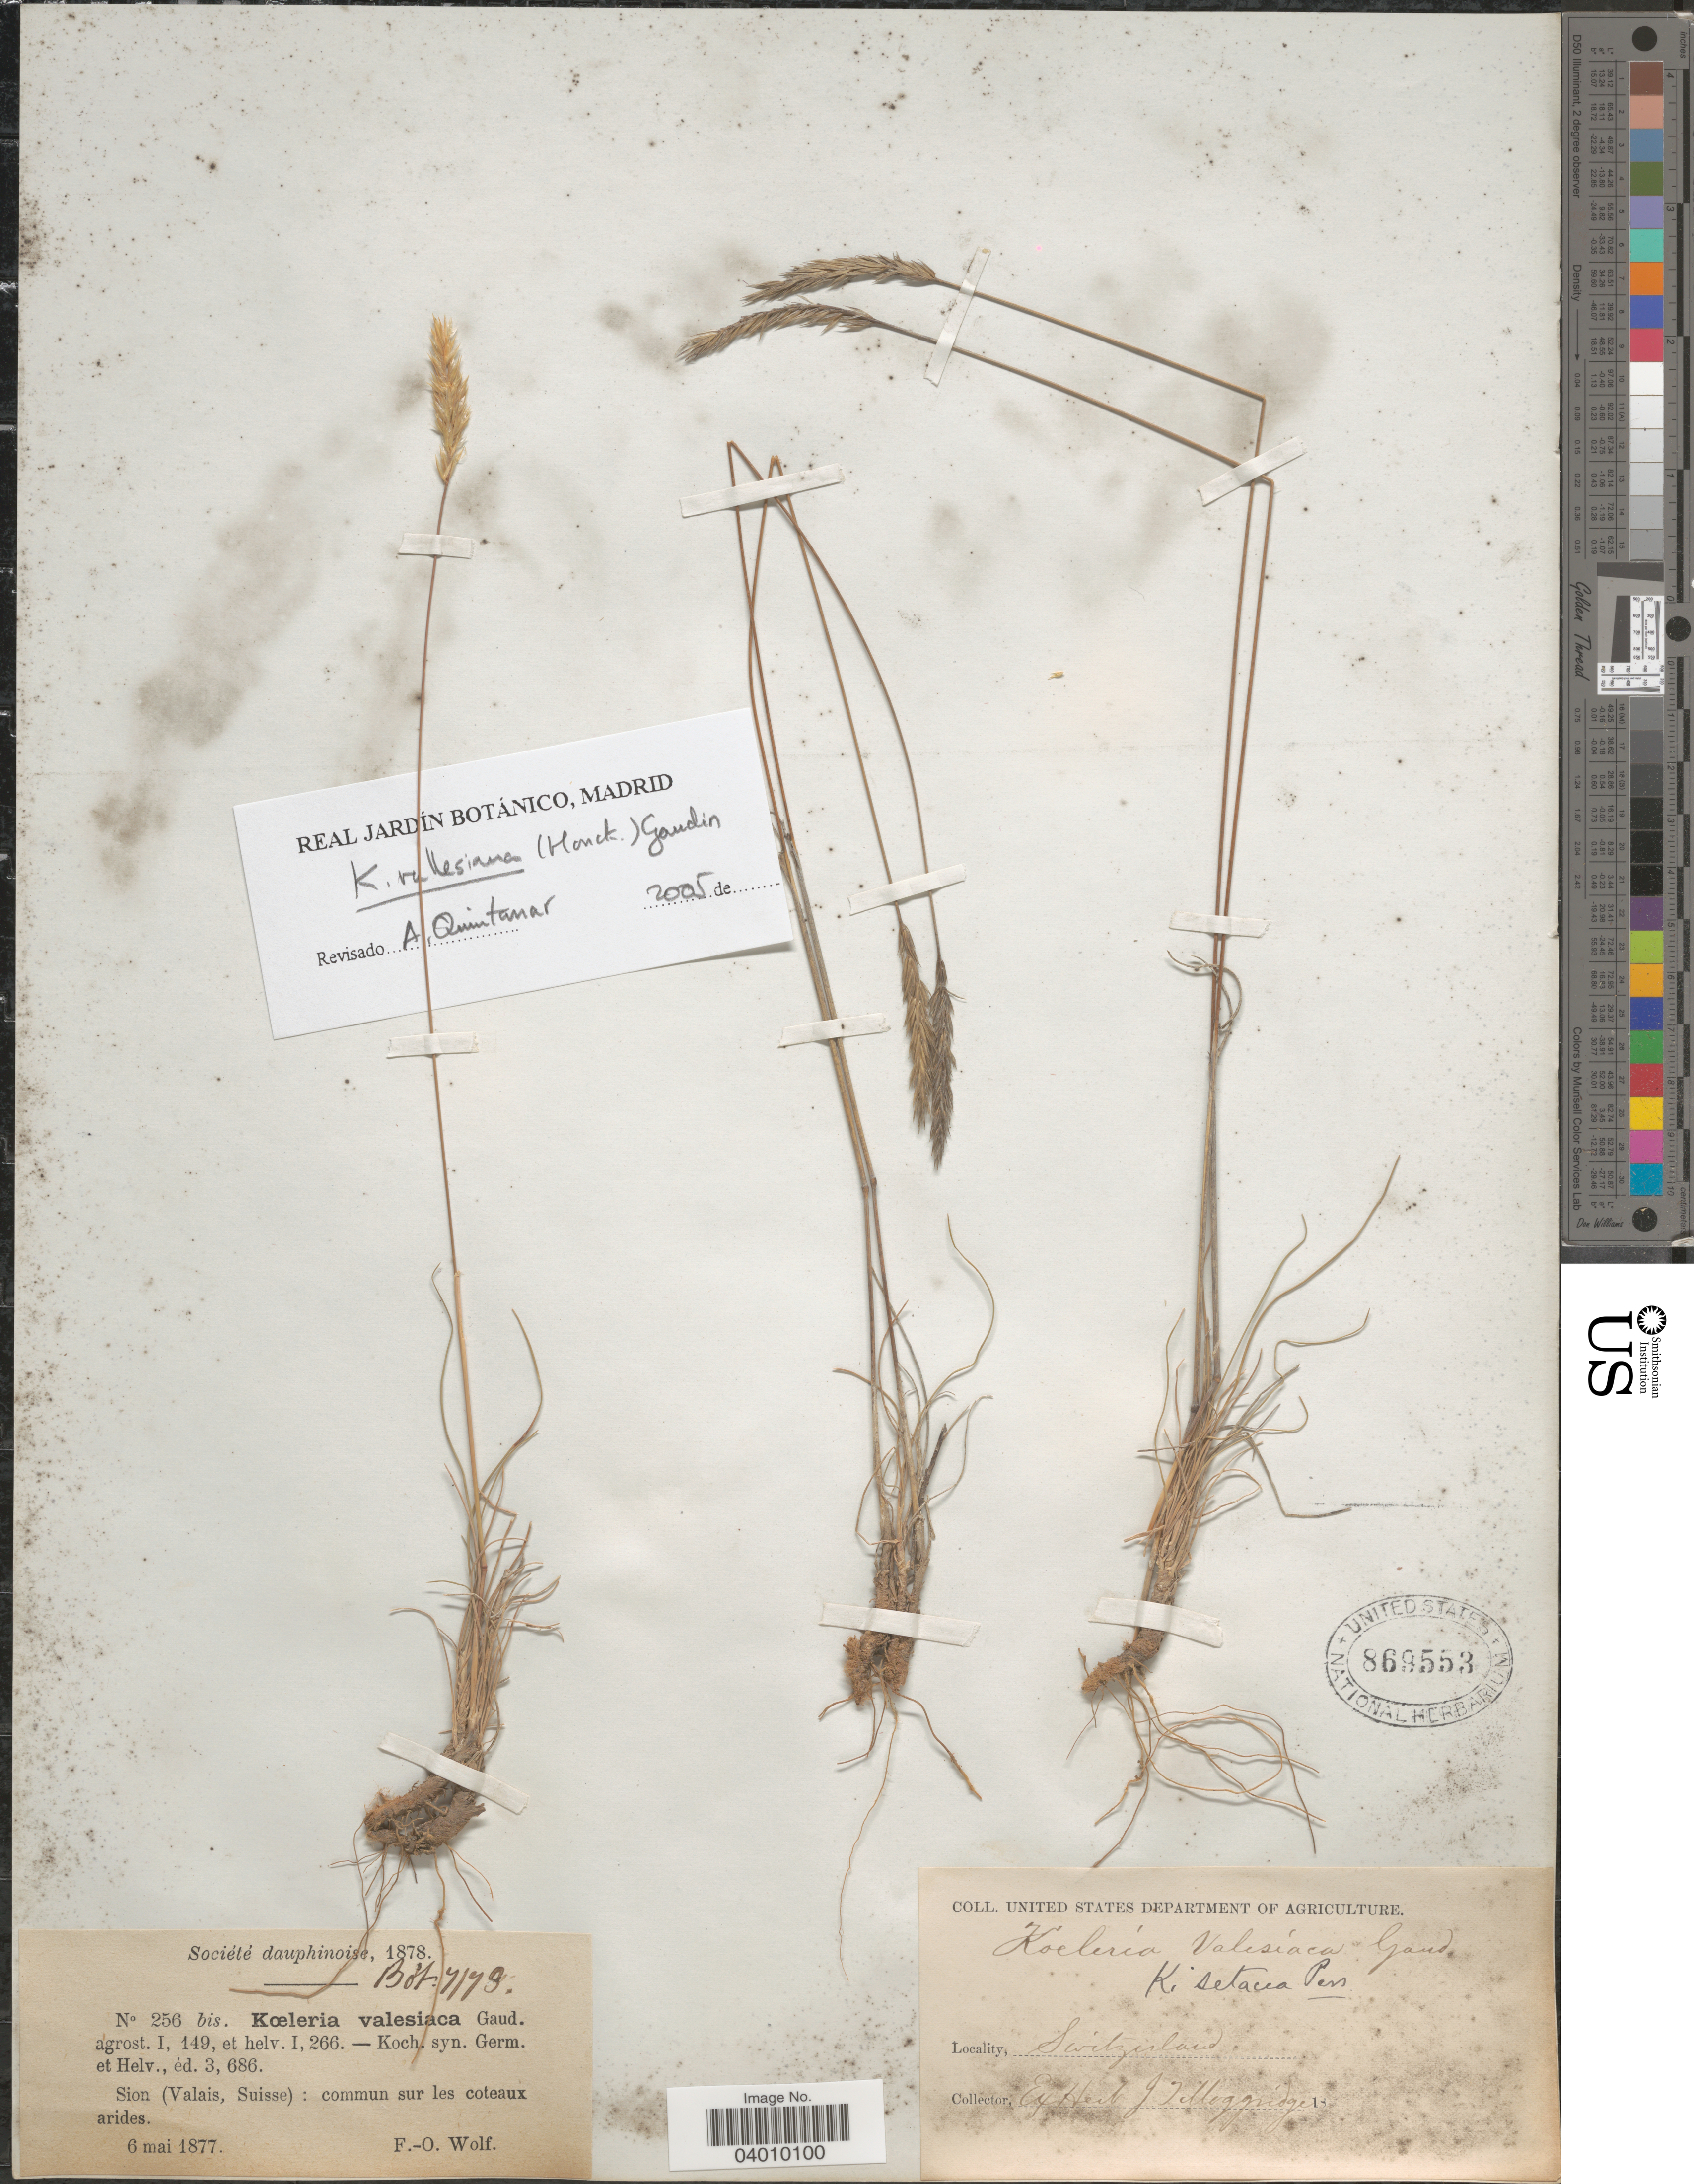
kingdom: Plantae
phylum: Tracheophyta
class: Liliopsida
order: Poales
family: Poaceae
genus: Koeleria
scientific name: Koeleria vallesiana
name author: (Honck.) Gaudin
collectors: F. Wolf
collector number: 256bis?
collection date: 1877-05-06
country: Switzerland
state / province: Valais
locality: Sion (Valais, Suisse): commun sur les coteaux arides.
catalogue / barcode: US 869553